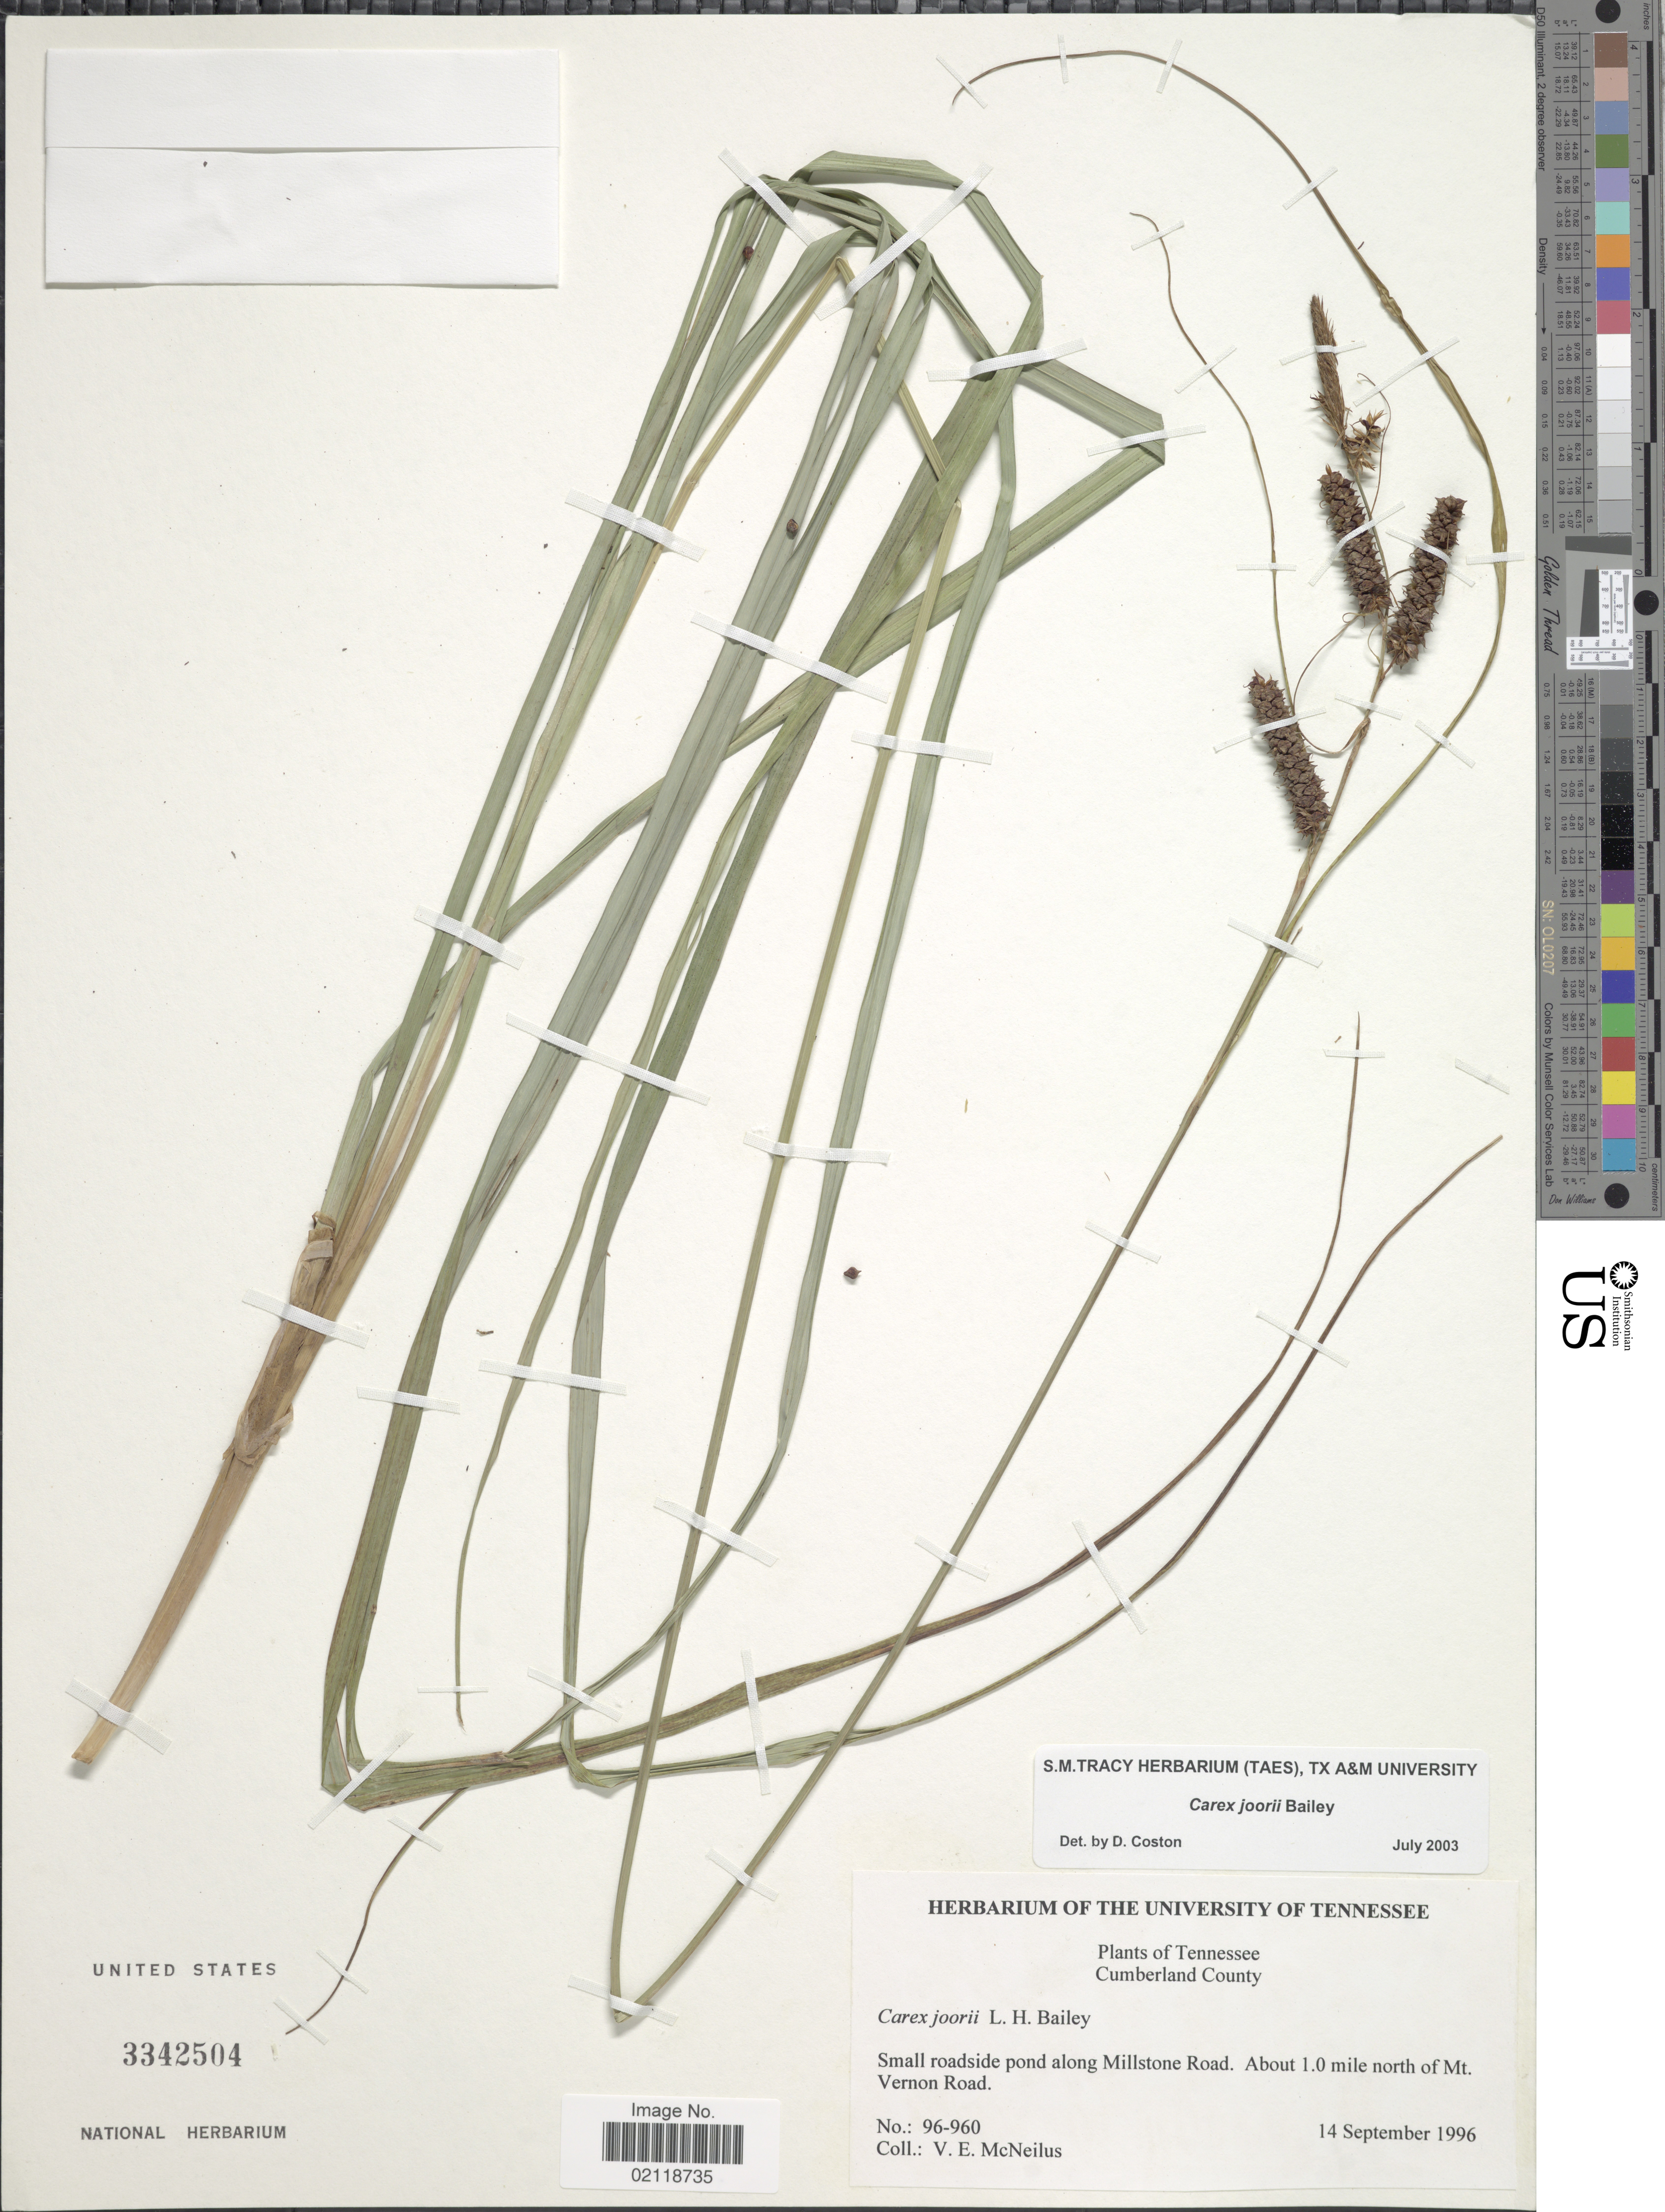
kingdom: Plantae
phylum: Tracheophyta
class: Liliopsida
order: Poales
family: Cyperaceae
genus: Carex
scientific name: Carex joorii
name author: L.H. Bailey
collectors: V. Mcneilus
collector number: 96-960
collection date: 1996-09-14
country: United States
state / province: Tennessee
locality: Cumberland County, small roadside pond along Millstone Road, about 1.0 mile north of Mt. Vernon Road.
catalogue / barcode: US 3342504